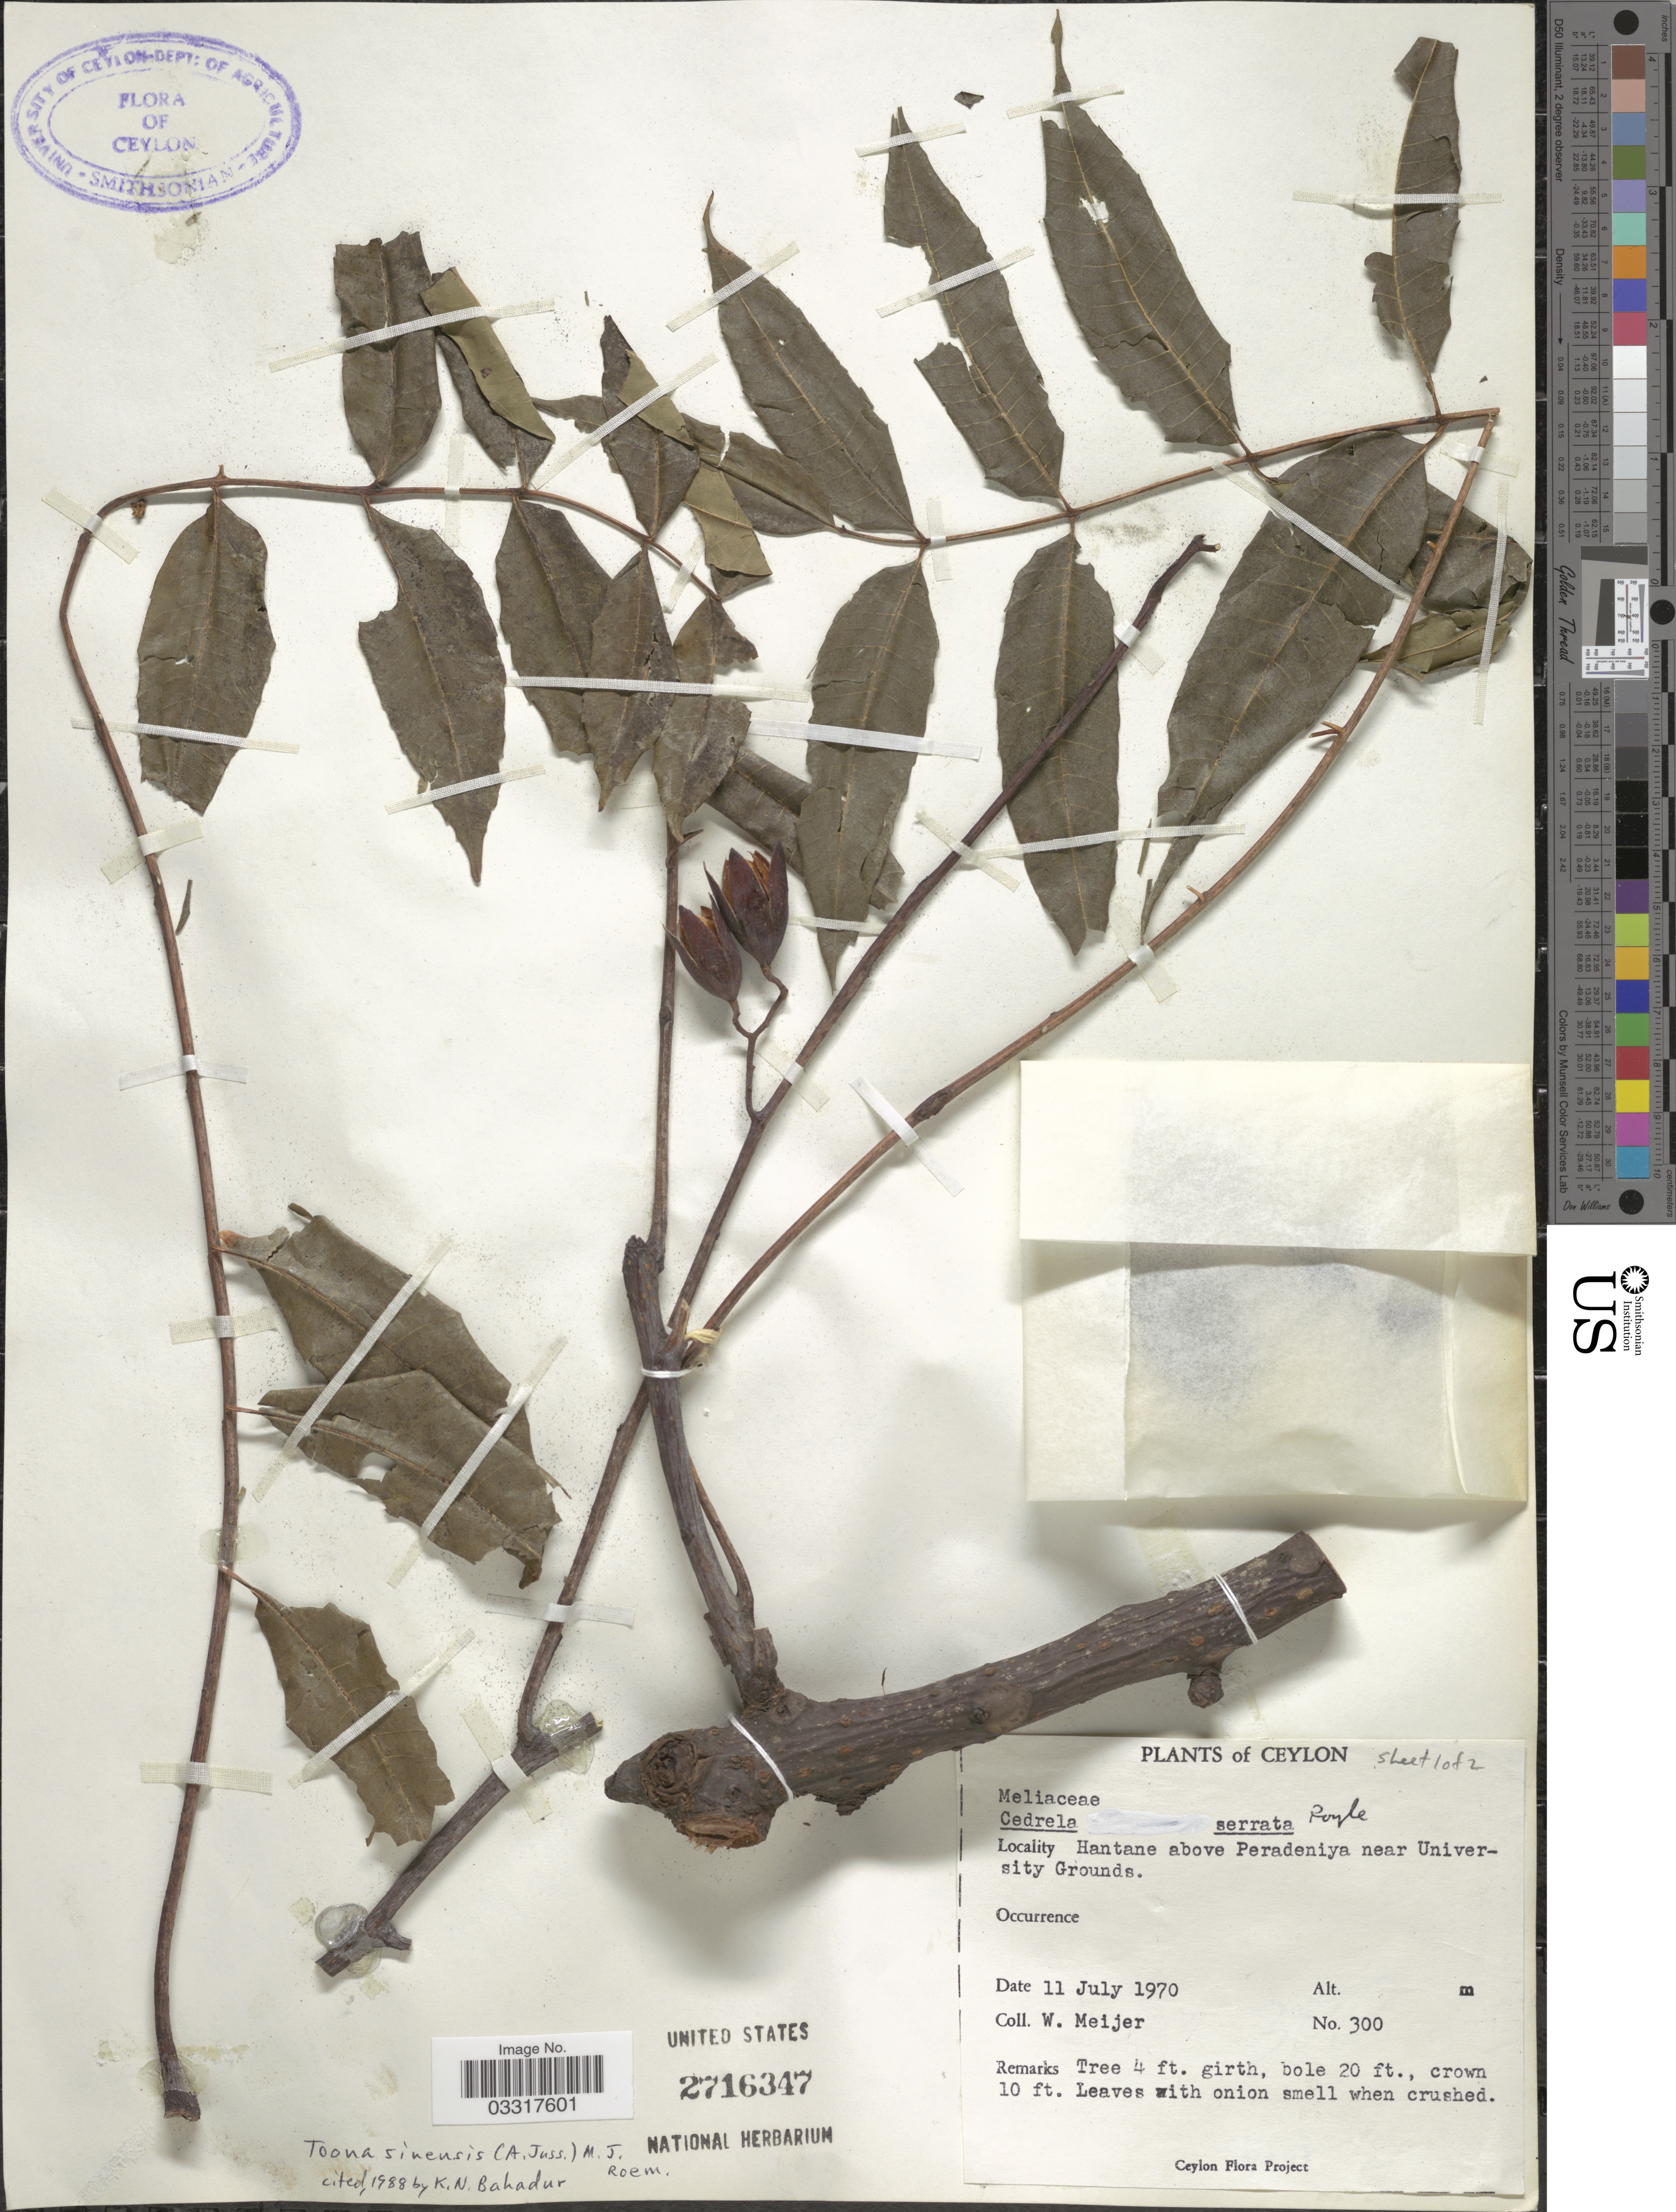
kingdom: Plantae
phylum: Tracheophyta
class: Magnoliopsida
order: Sapindales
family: Meliaceae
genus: Toona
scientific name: Toona sinensis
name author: (A. Juss.) M. Roem.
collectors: W. Meijer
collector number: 300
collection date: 1970-07-11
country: Sri Lanka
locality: Ceylon, Hantane above Peradeniya near University Grounds.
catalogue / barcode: US 2716347